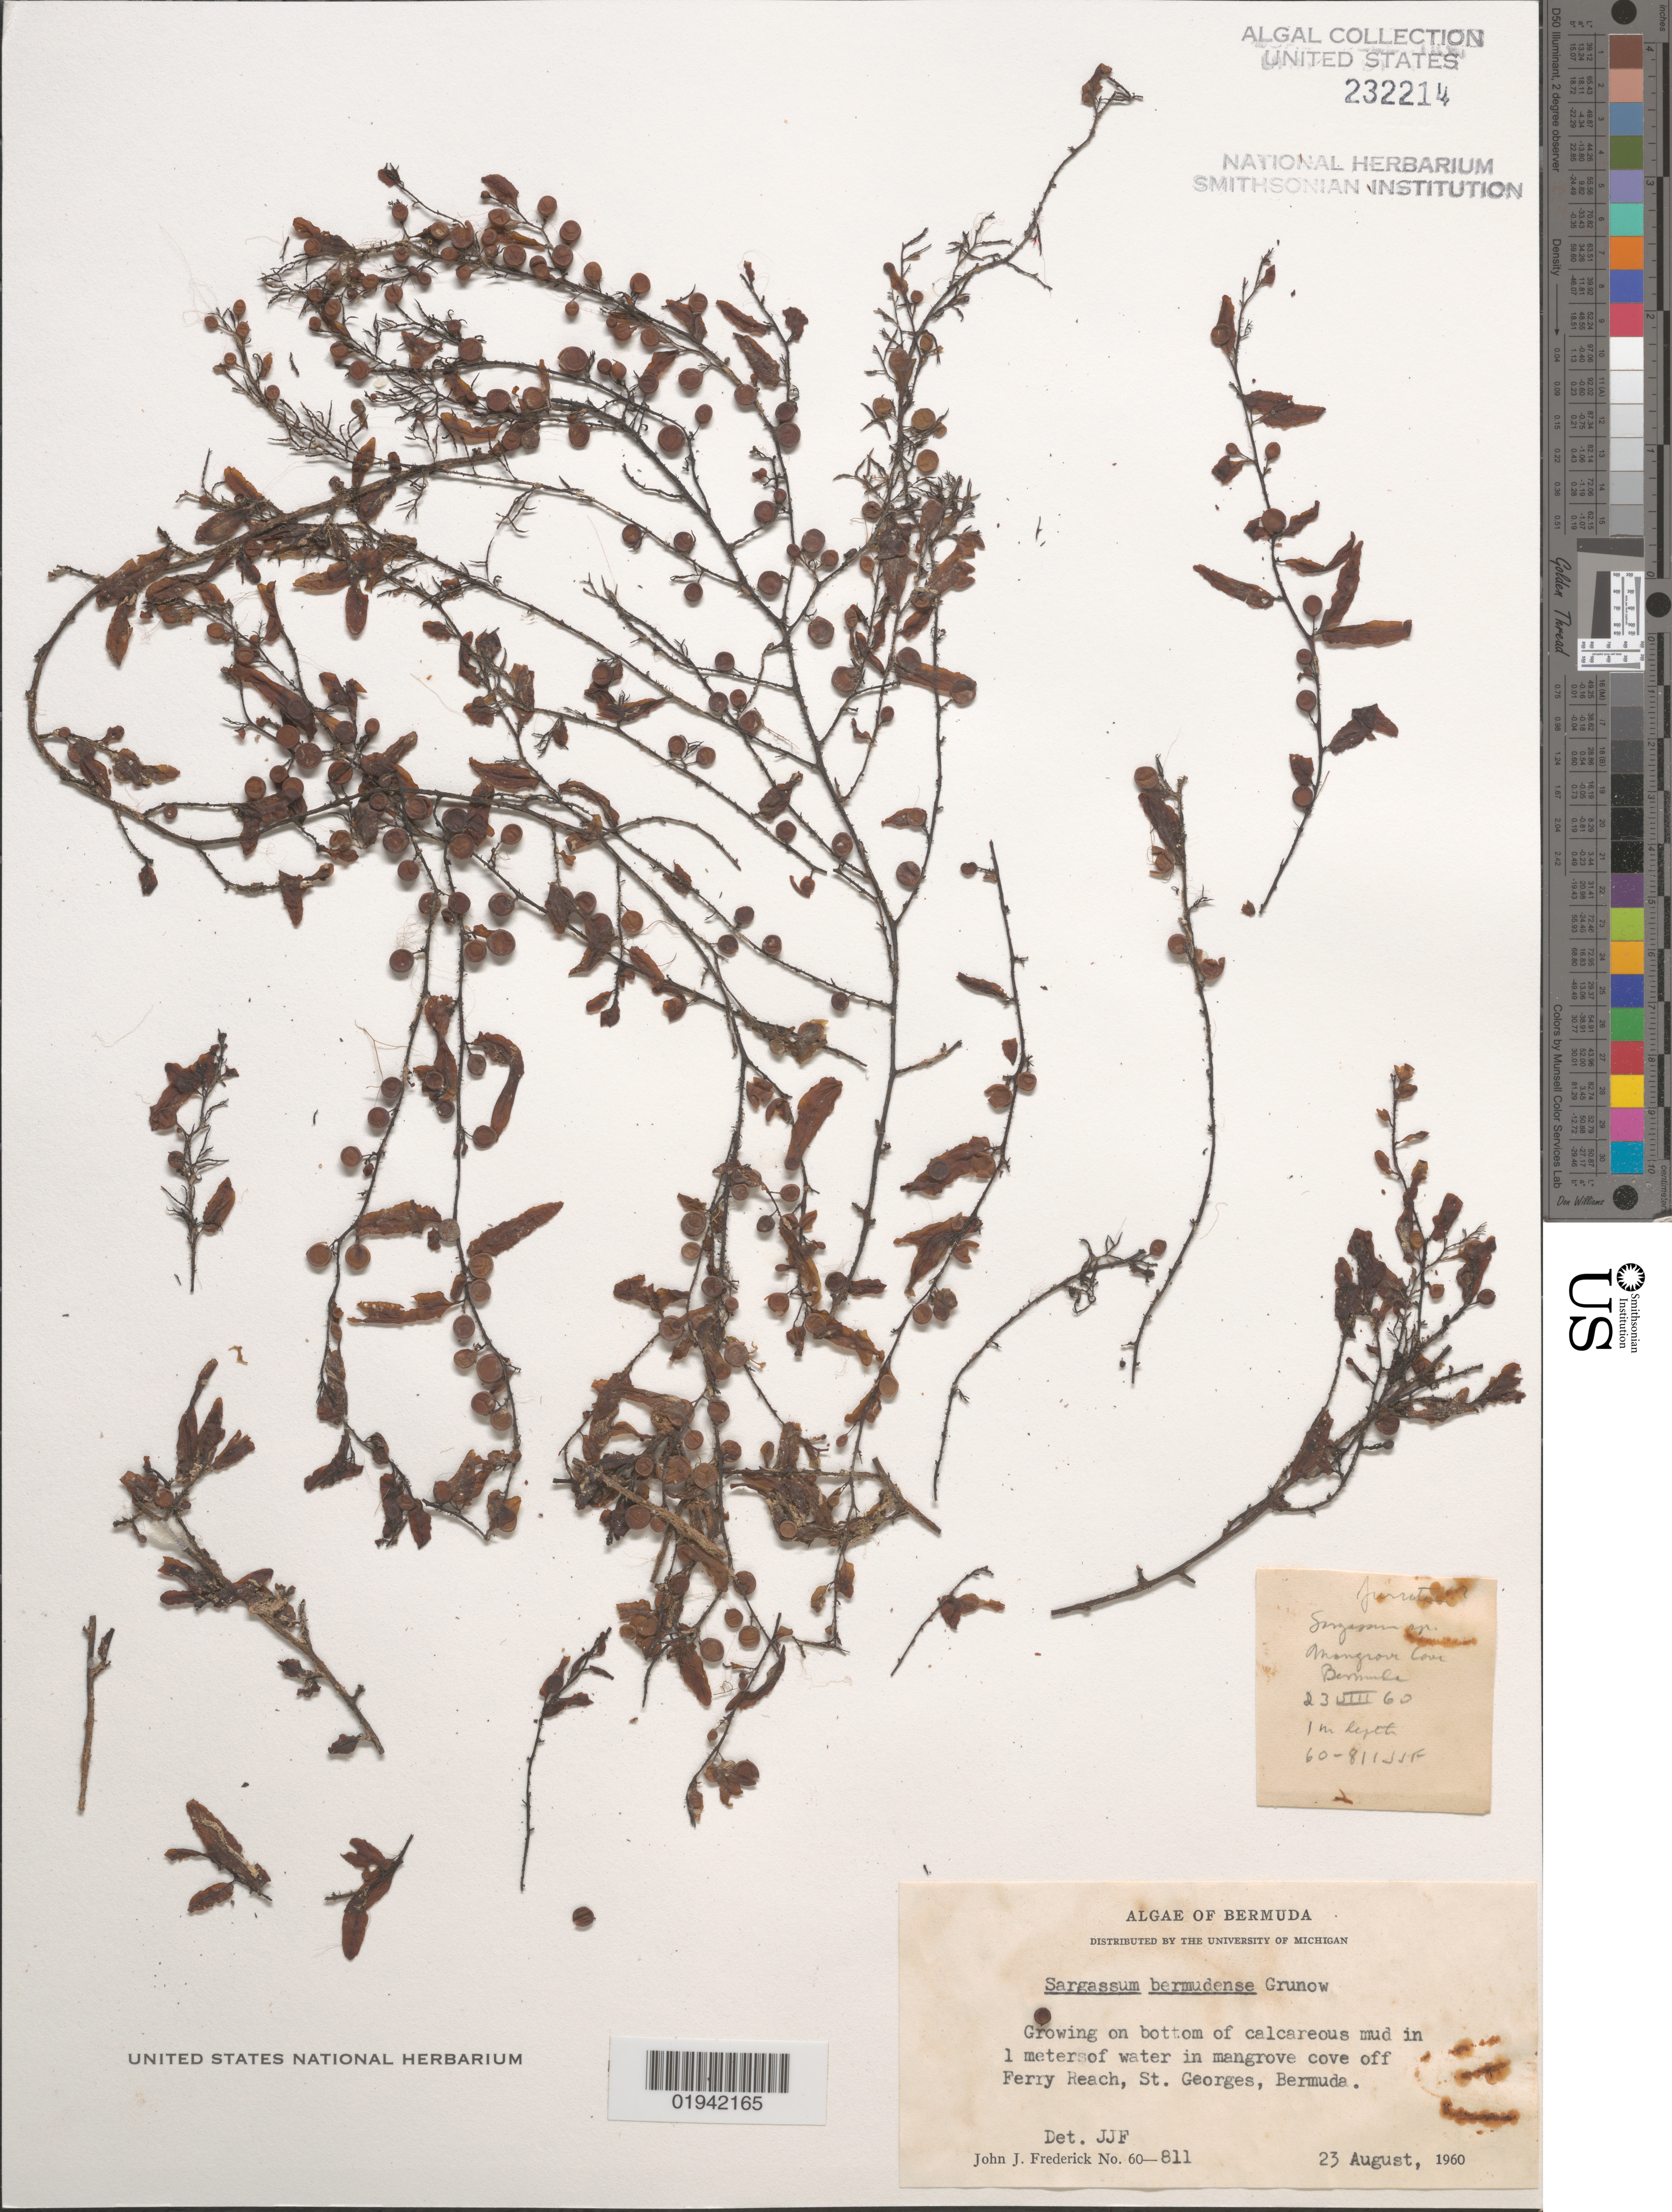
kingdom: Chromista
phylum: Ochrophyta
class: Phaeophyceae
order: Fucales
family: Sargassaceae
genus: Sargassum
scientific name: Sargassum bermudense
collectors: J. Frederick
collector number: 60-811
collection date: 1960-08-23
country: Bermuda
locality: Growing on bottom of calcareous mud in 1 meter of water in mangrove cove off Ferry Reach, St. Georges.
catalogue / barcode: US 232214